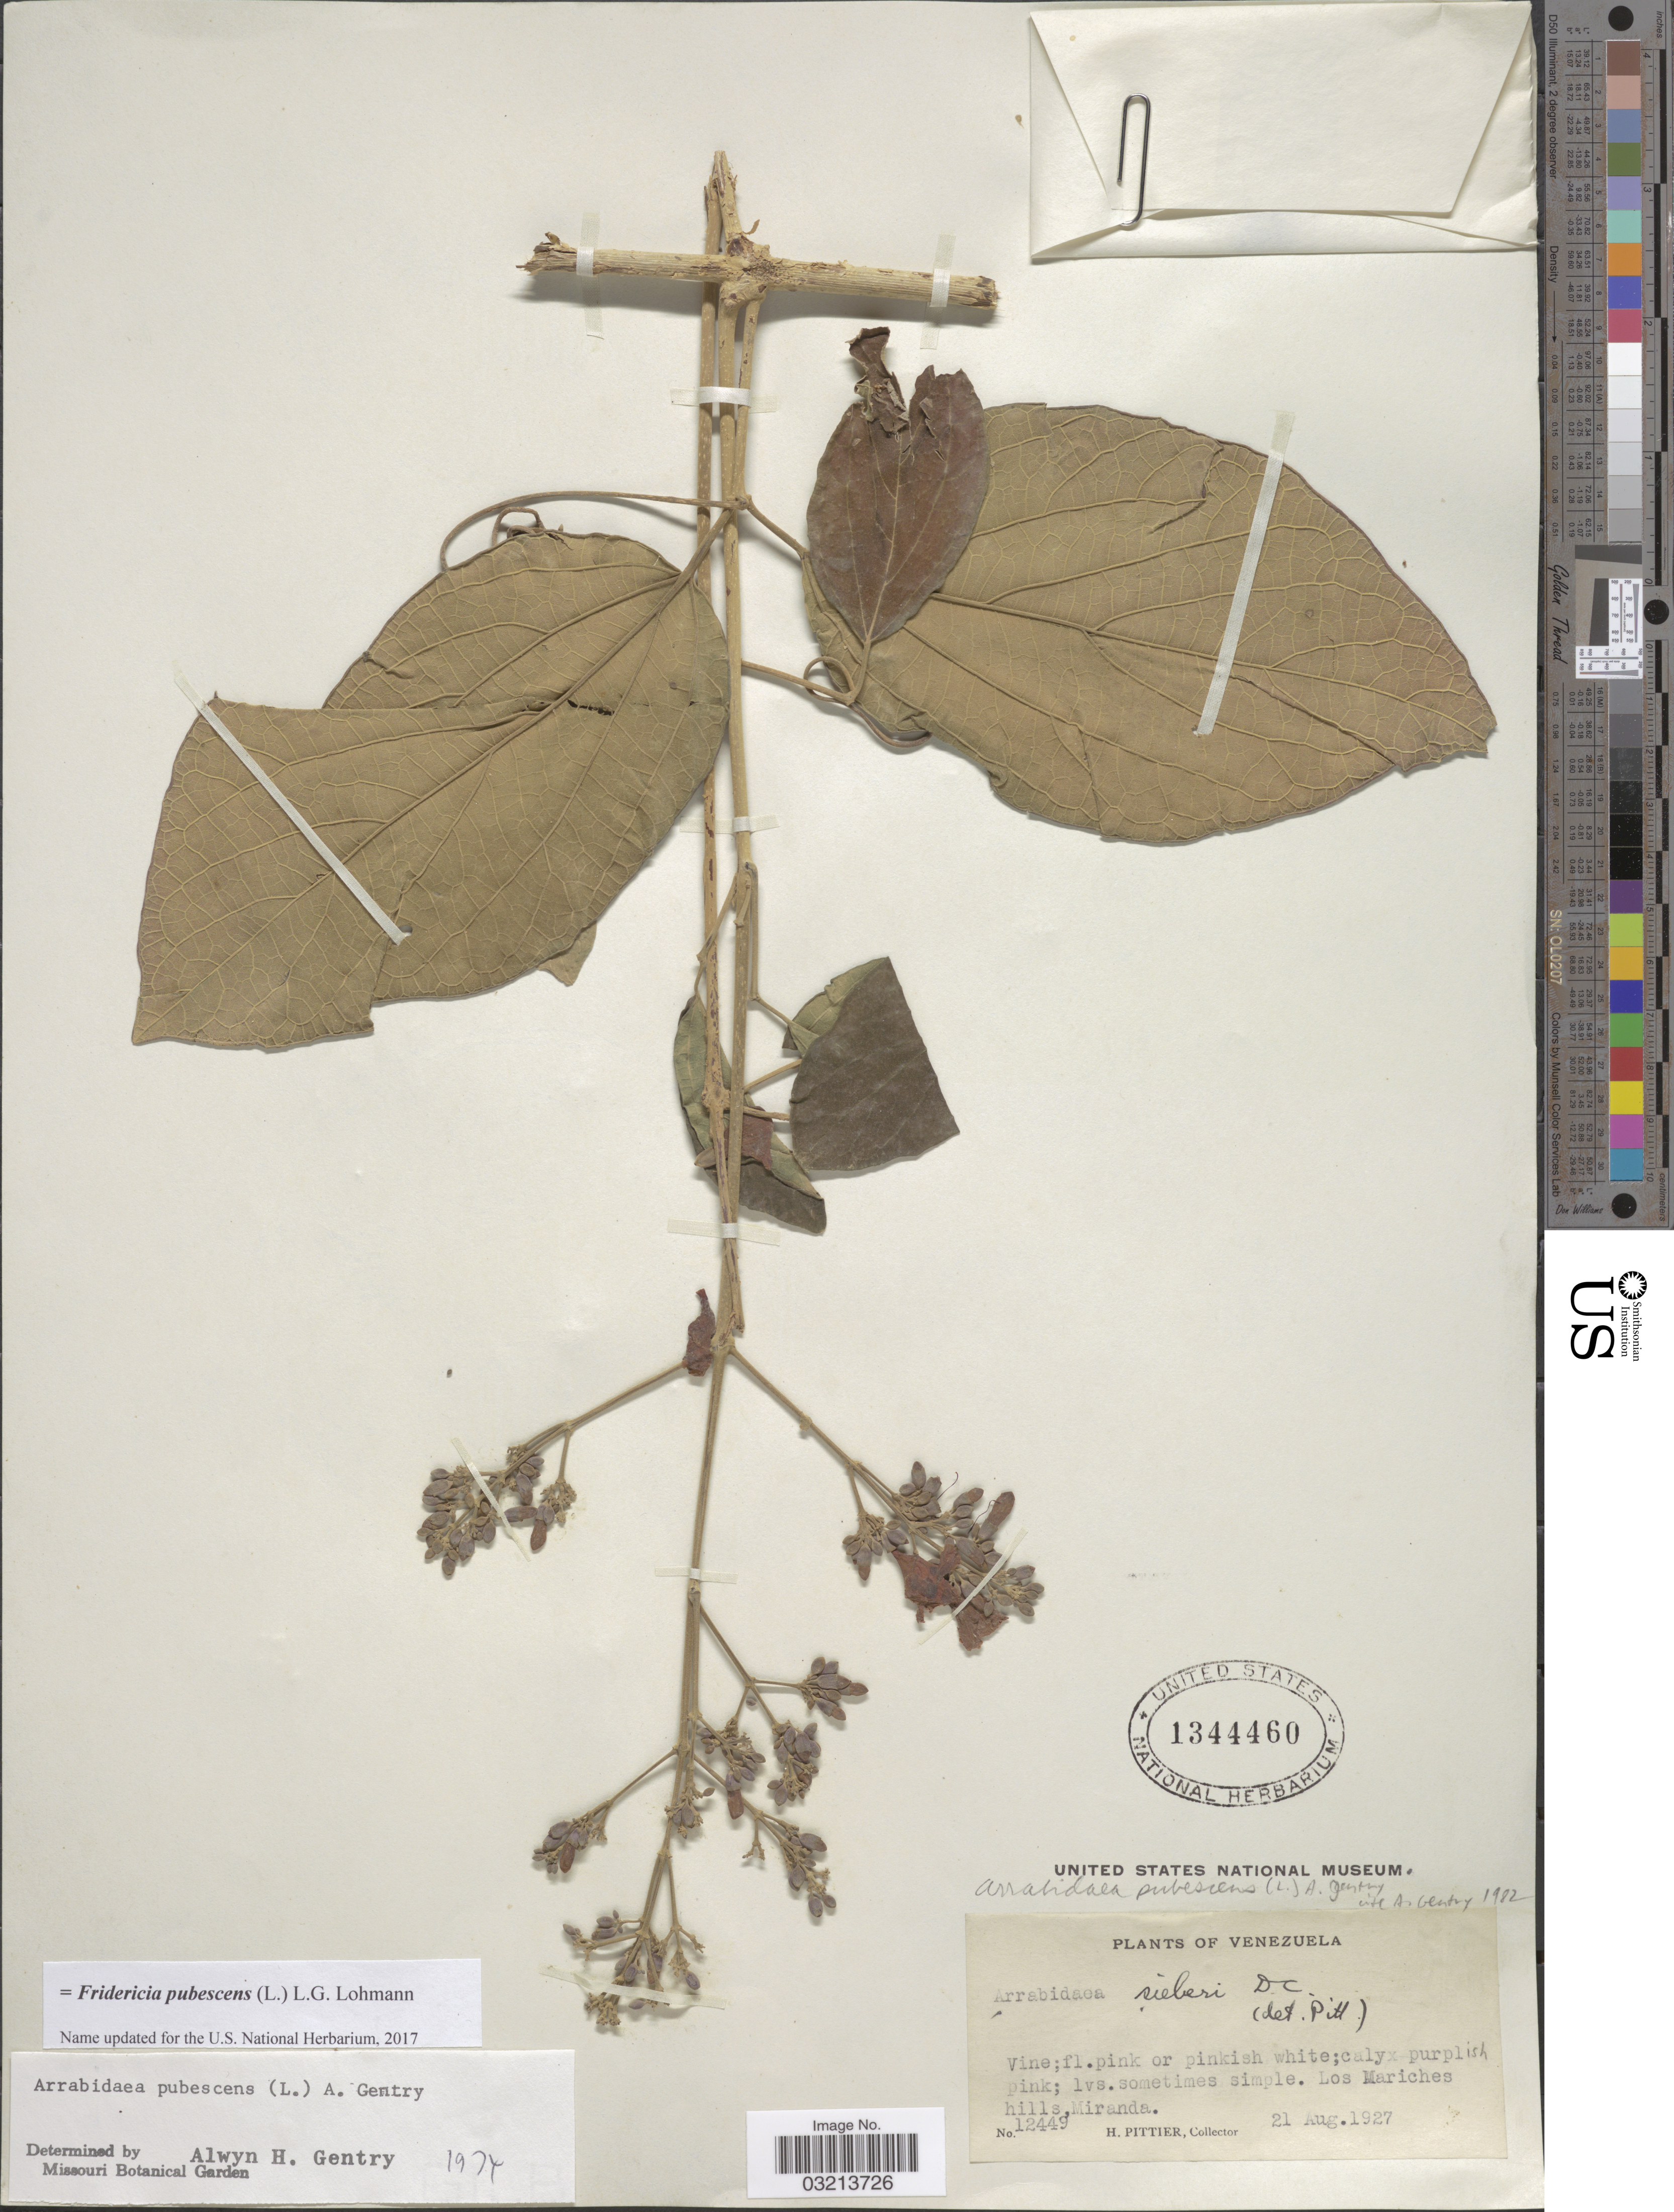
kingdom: Plantae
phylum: Tracheophyta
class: Magnoliopsida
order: Lamiales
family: Bignoniaceae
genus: Fridericia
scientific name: Fridericia pubescens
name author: (L.) L.G. Lohmann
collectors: H. F. Pittier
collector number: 12449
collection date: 1927-08-21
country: Venezuela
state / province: Miranda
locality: Los Mariches hills.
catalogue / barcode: US 1344460